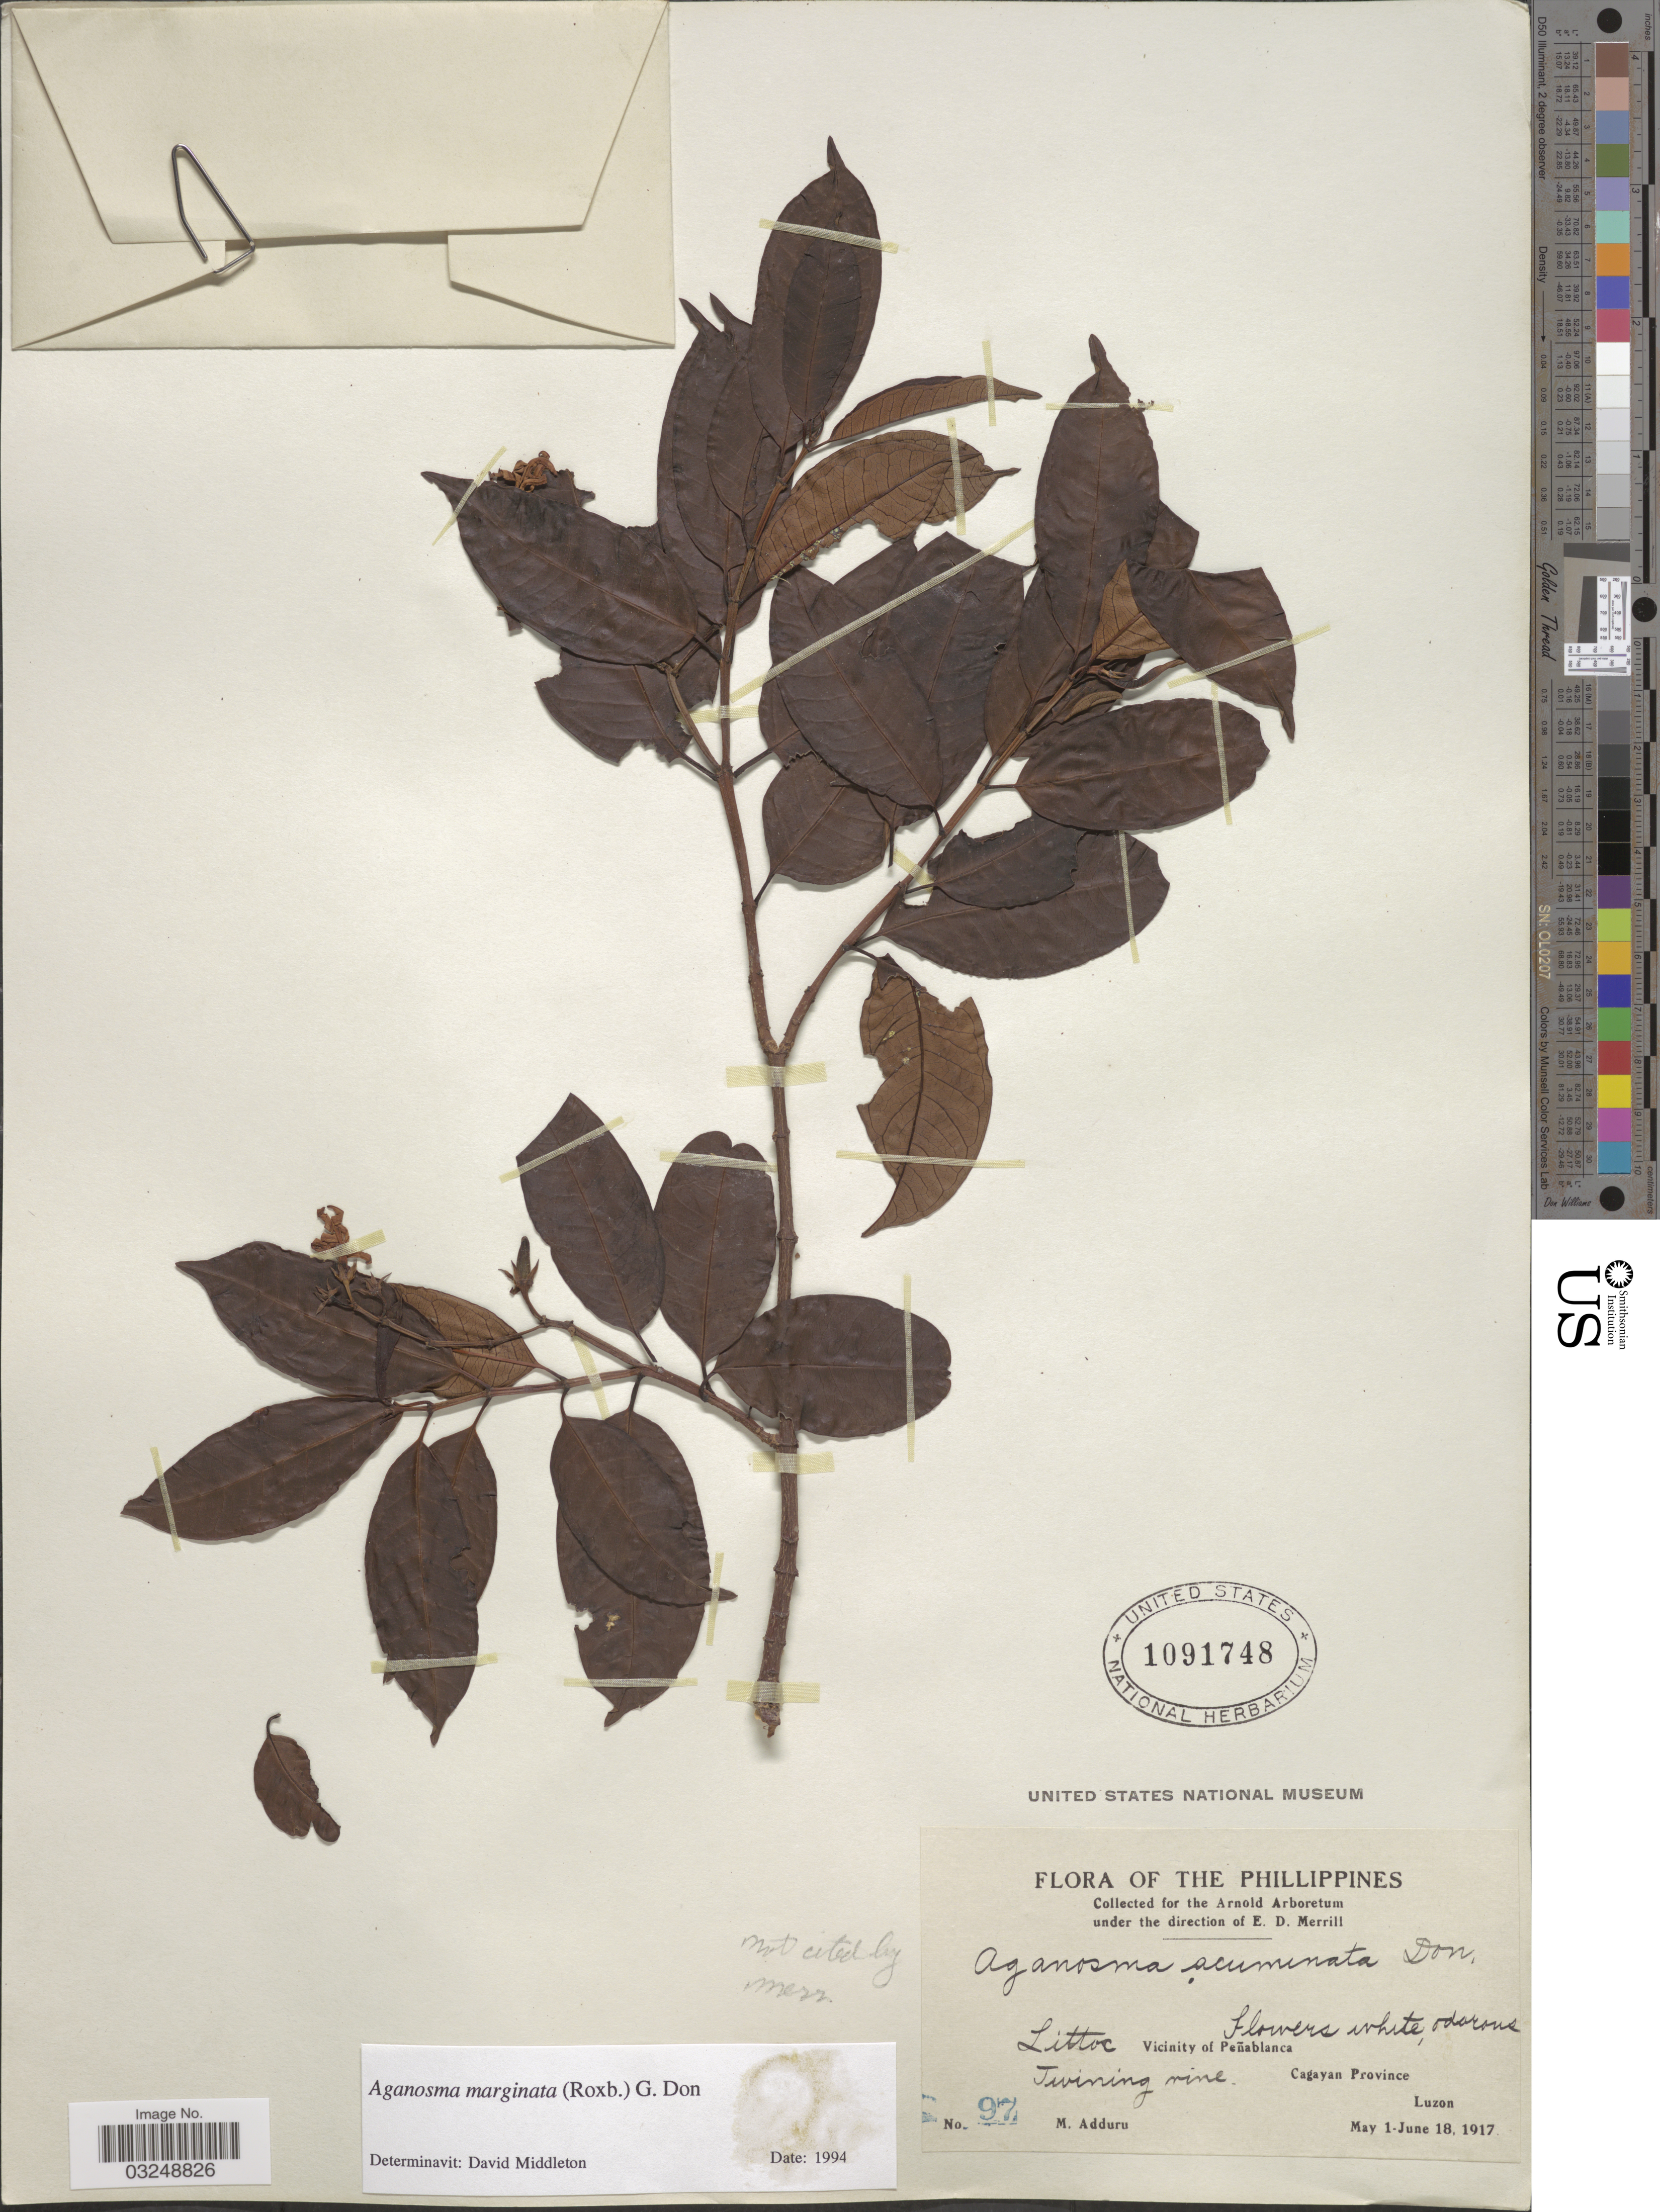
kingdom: Plantae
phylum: Tracheophyta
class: Magnoliopsida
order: Gentianales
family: Apocynaceae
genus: Aganosma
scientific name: Aganosma marginata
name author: (Roxb.) G. Don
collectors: M. Adduru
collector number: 97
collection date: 1917-05-01/1917-06-18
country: Philippines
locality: Vicinity of Peñablanca. Cagayan Province, Luzon.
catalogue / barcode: US 1091748